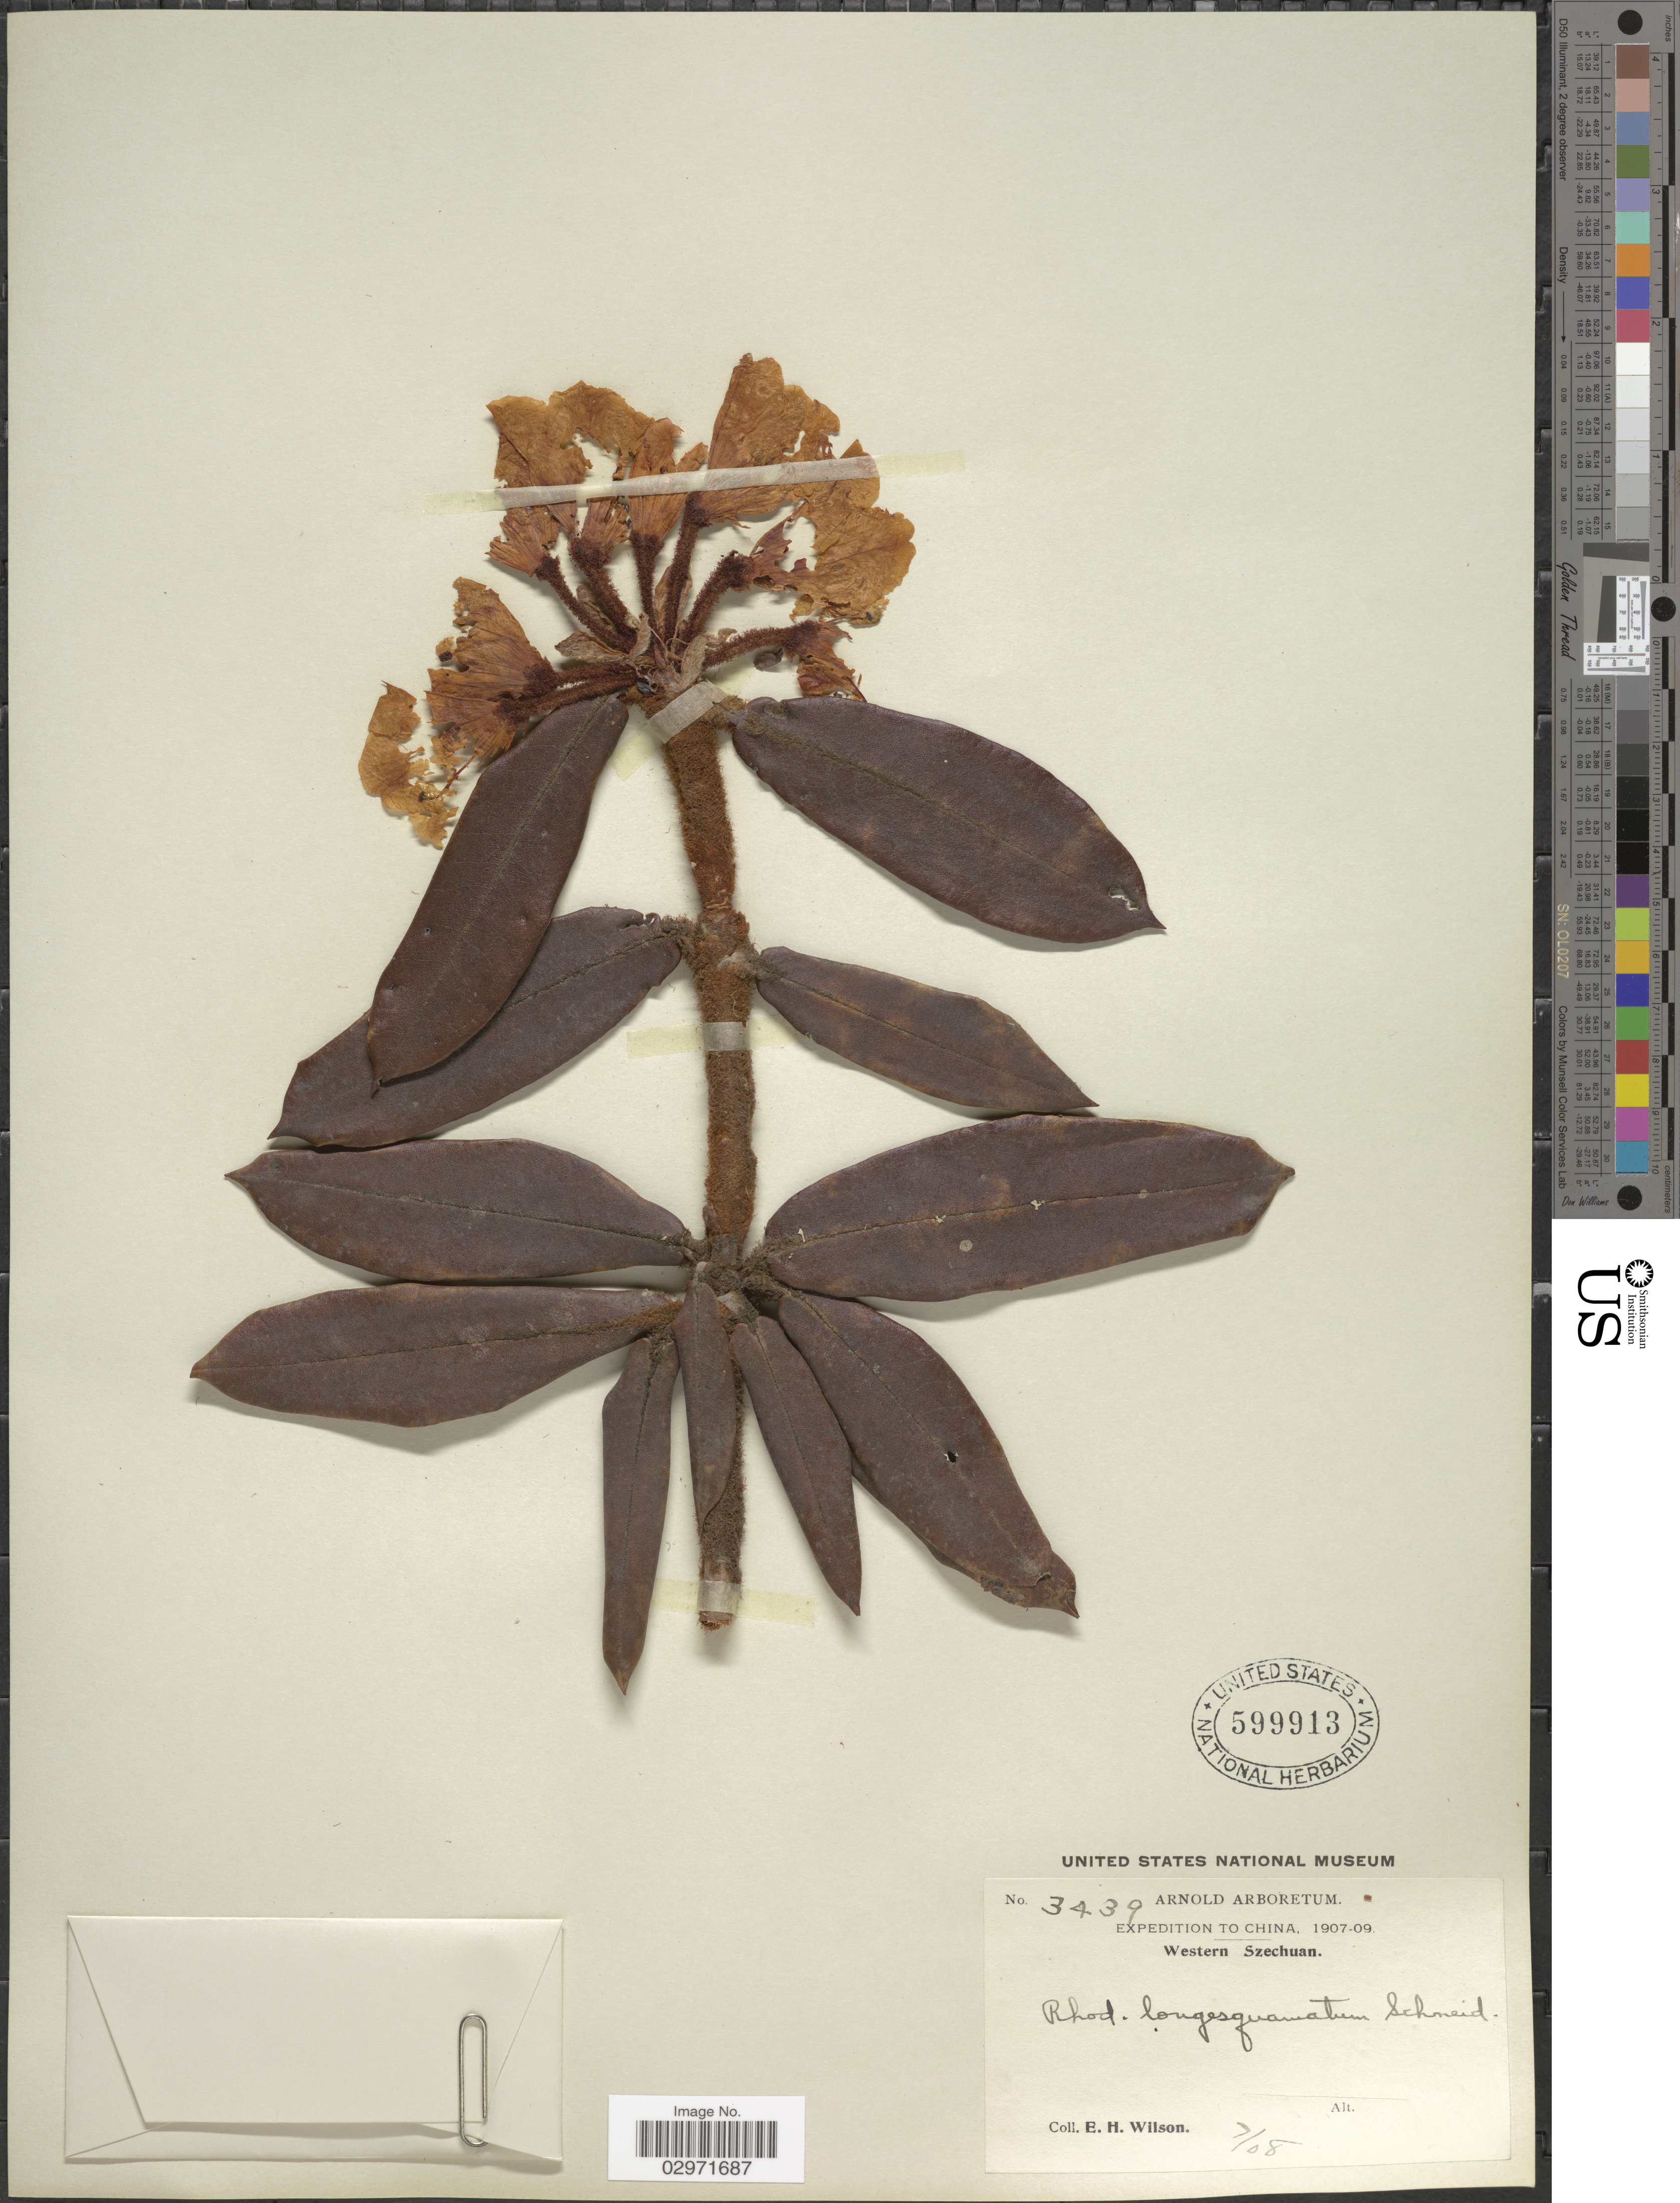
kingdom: Plantae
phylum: Tracheophyta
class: Magnoliopsida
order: Ericales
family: Ericaceae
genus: Rhododendron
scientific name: Rhododendron longesquamatum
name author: C.K. Schneid.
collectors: E. Wilson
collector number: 3439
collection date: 1908-07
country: China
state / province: Sichuan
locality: Western Szechuan.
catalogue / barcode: US 599913